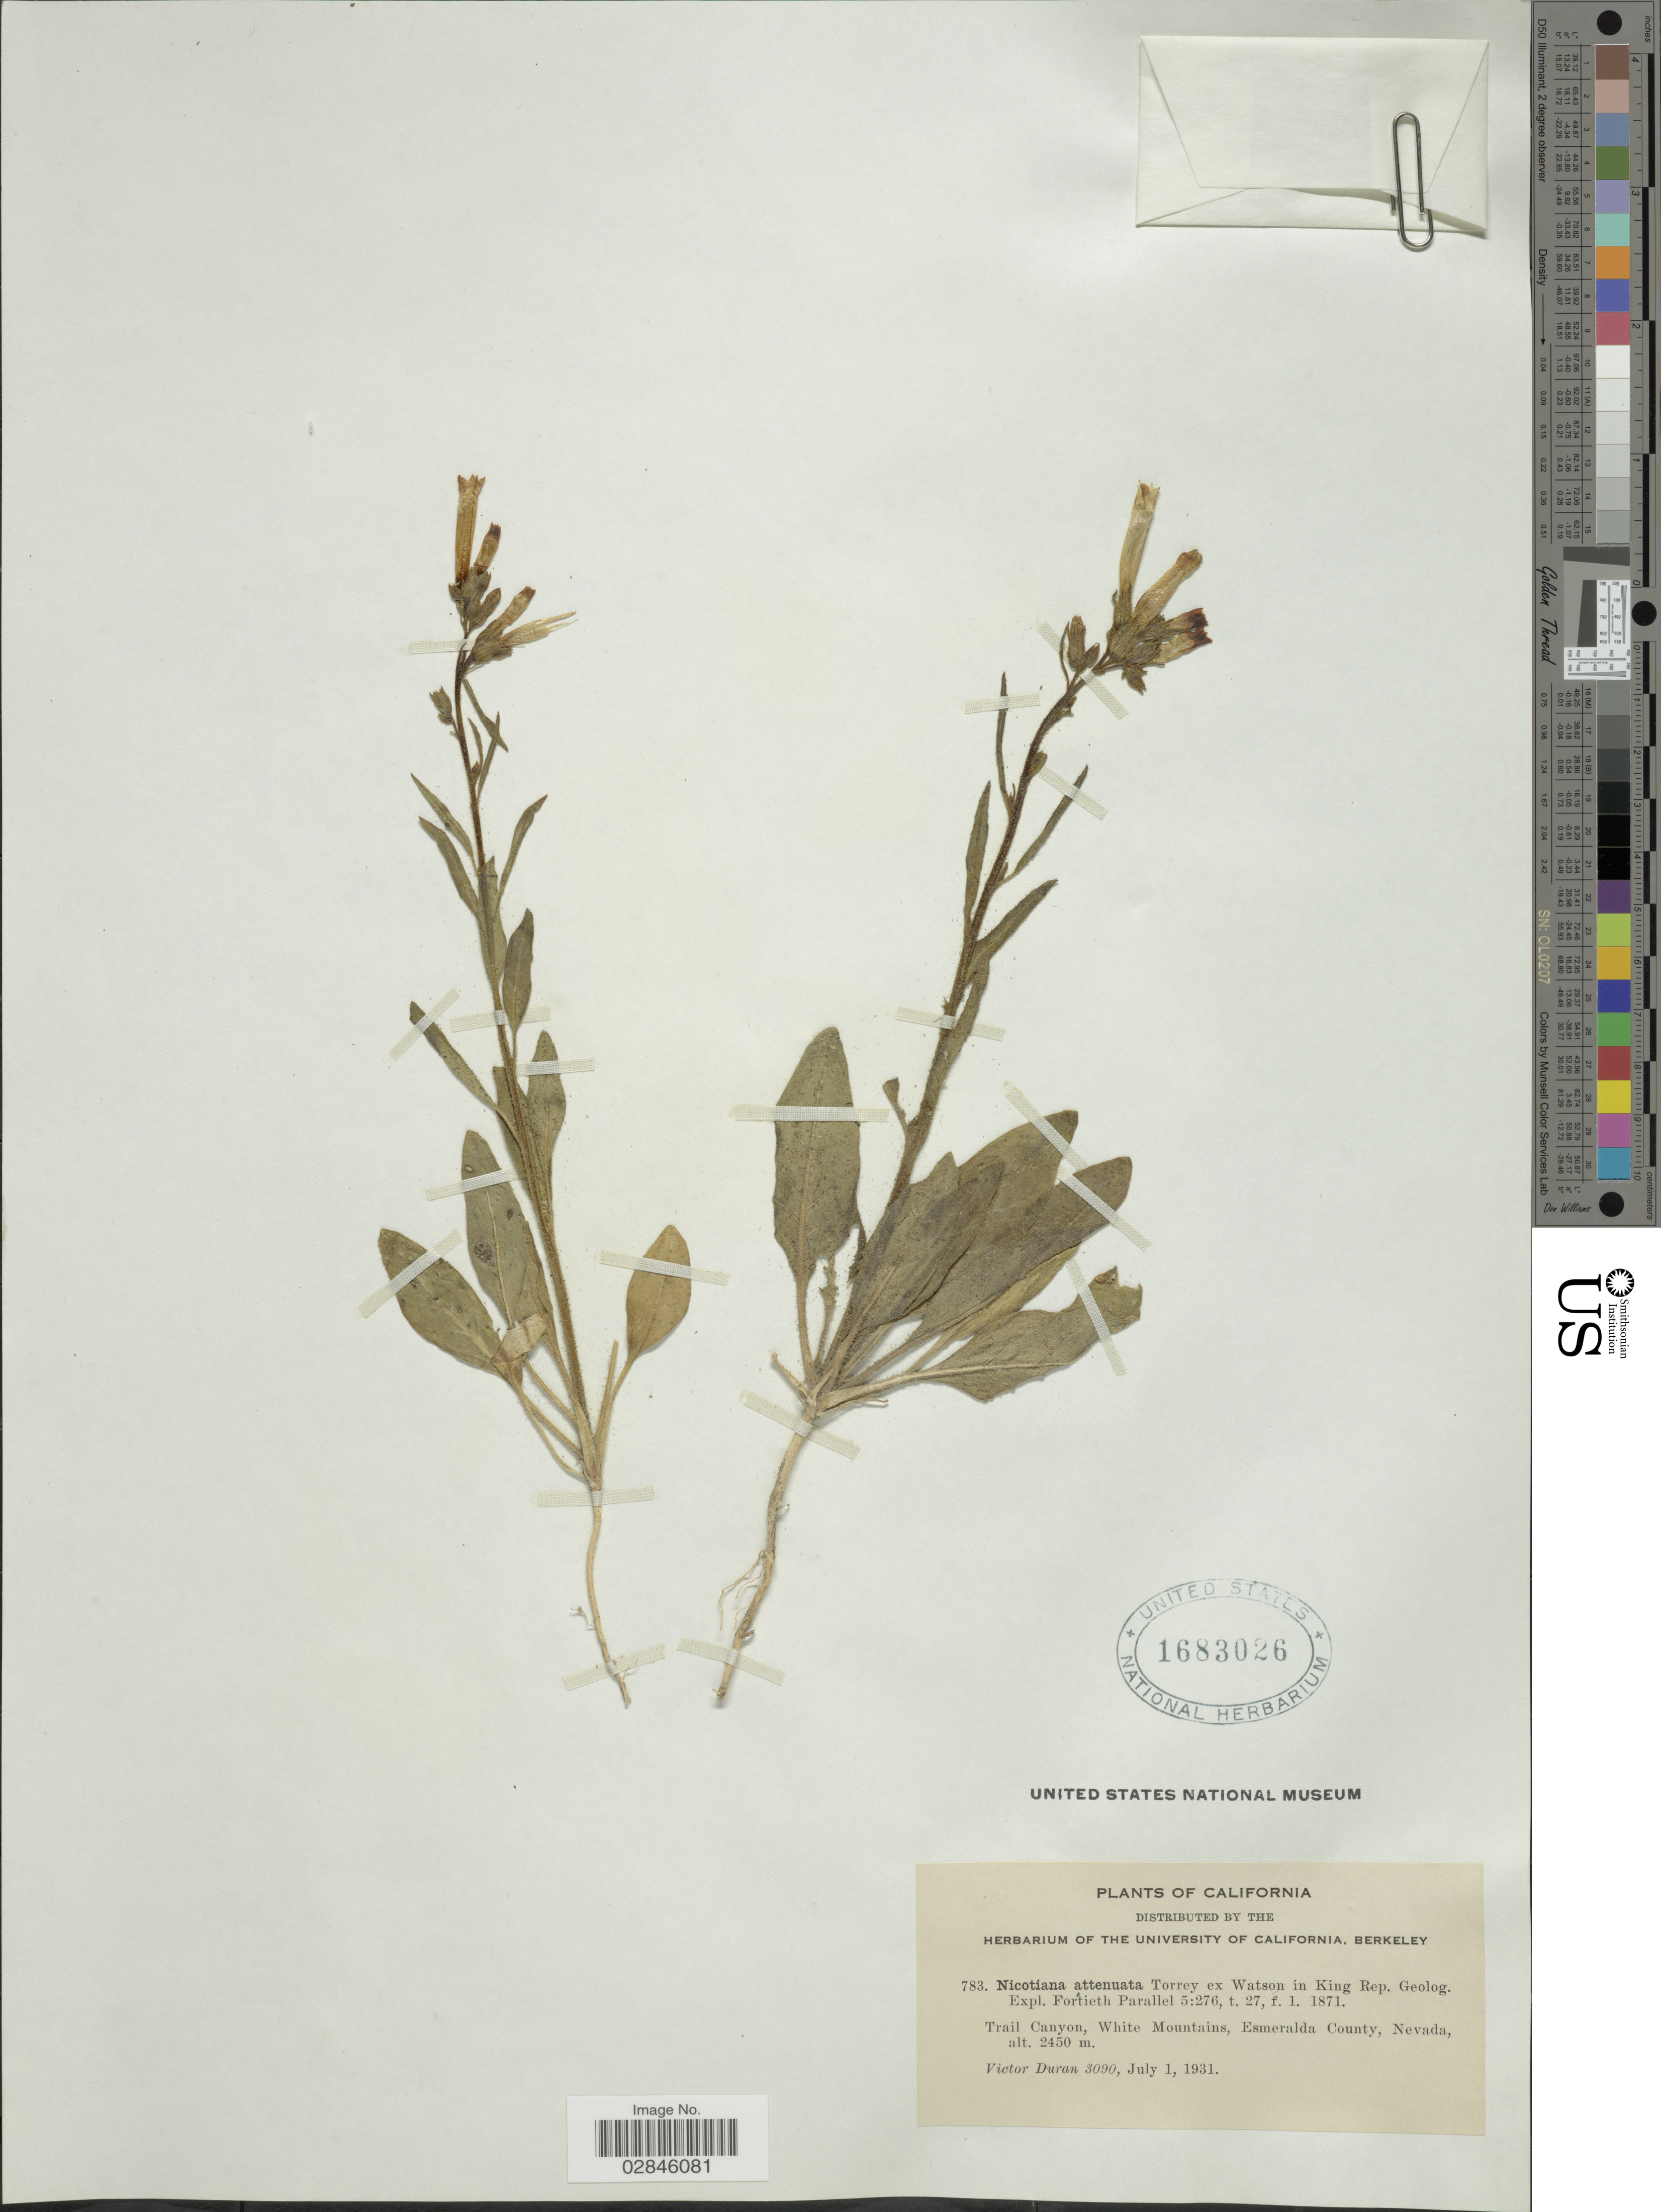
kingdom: Plantae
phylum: Tracheophyta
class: Magnoliopsida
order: Solanales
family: Solanaceae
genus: Nicotiana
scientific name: Nicotiana attenuata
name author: Torr. ex S. Watson in C. King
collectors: V. Duran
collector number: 3090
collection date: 1931-07-01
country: United States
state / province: Nevada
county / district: Esmeralda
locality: Trail Canyon, White Mountains, Esmeralda County.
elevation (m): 2450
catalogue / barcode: US 1683026